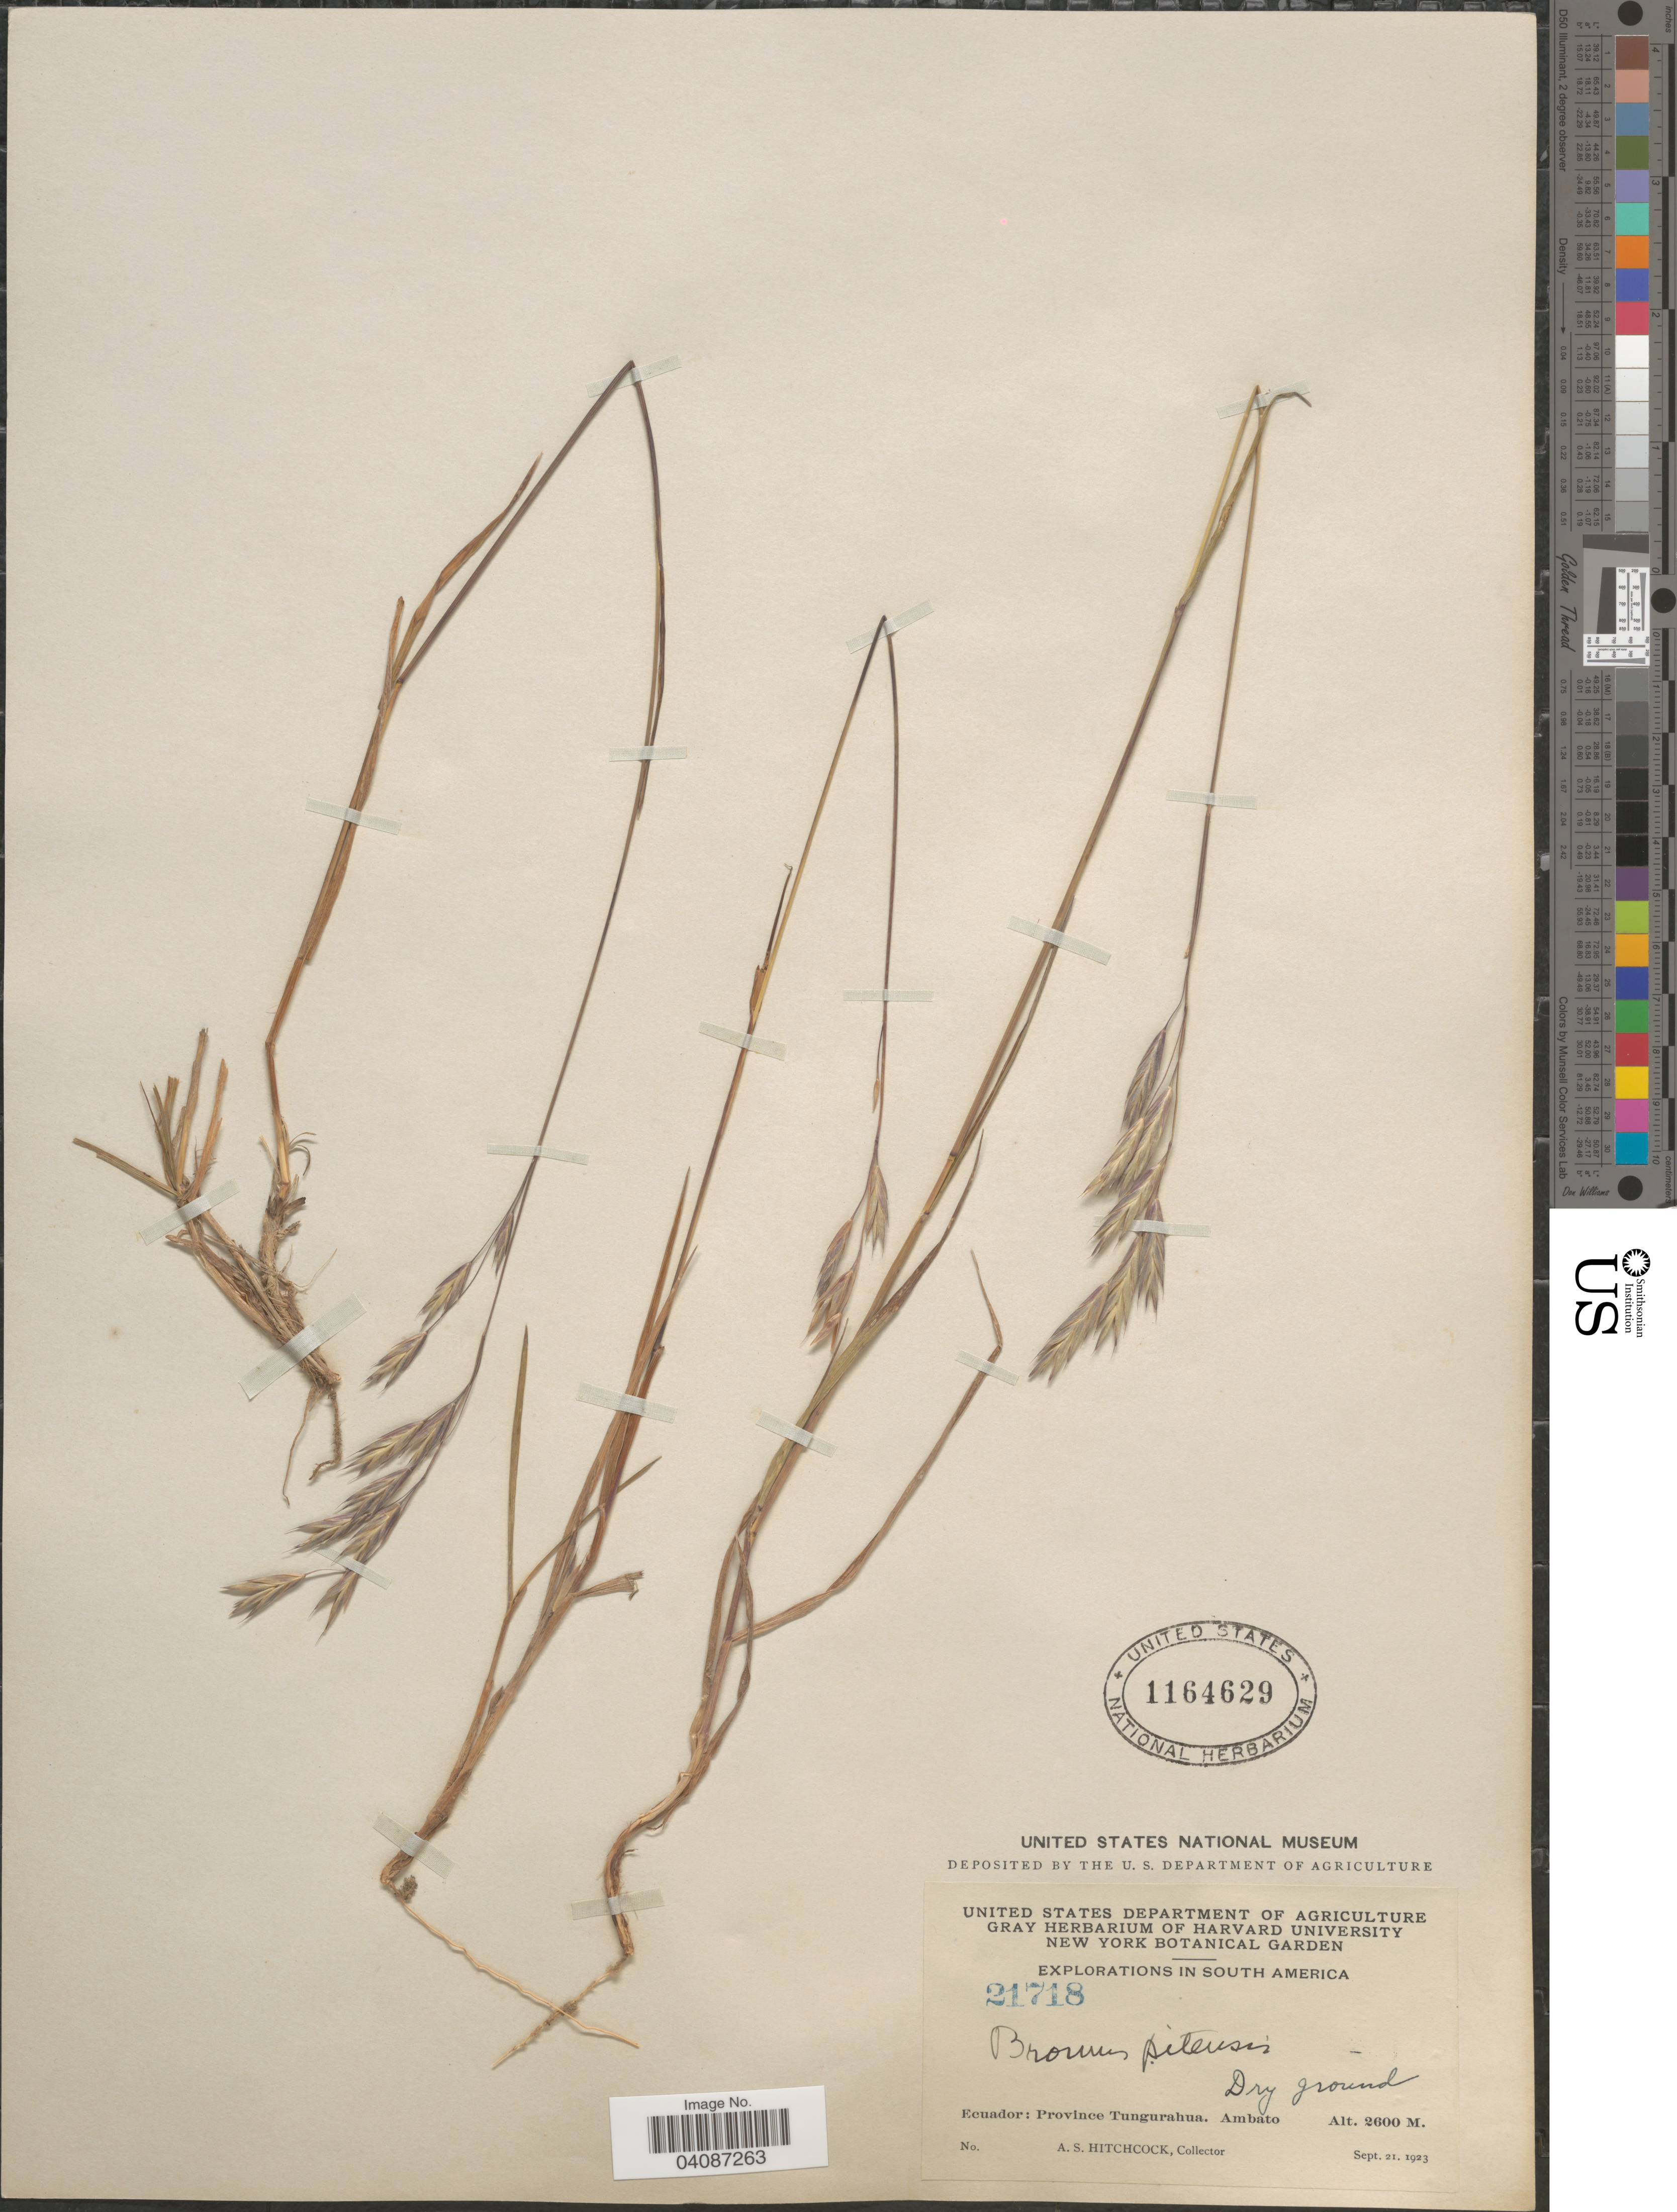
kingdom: Plantae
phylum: Tracheophyta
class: Liliopsida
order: Poales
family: Poaceae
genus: Bromus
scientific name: Bromus pitensis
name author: Kunth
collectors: A. S. Hitchcock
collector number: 21718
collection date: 1923-09-21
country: Ecuador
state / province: Tungurahua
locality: Explorations in South America. Ambata.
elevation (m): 2600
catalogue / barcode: US 1164629